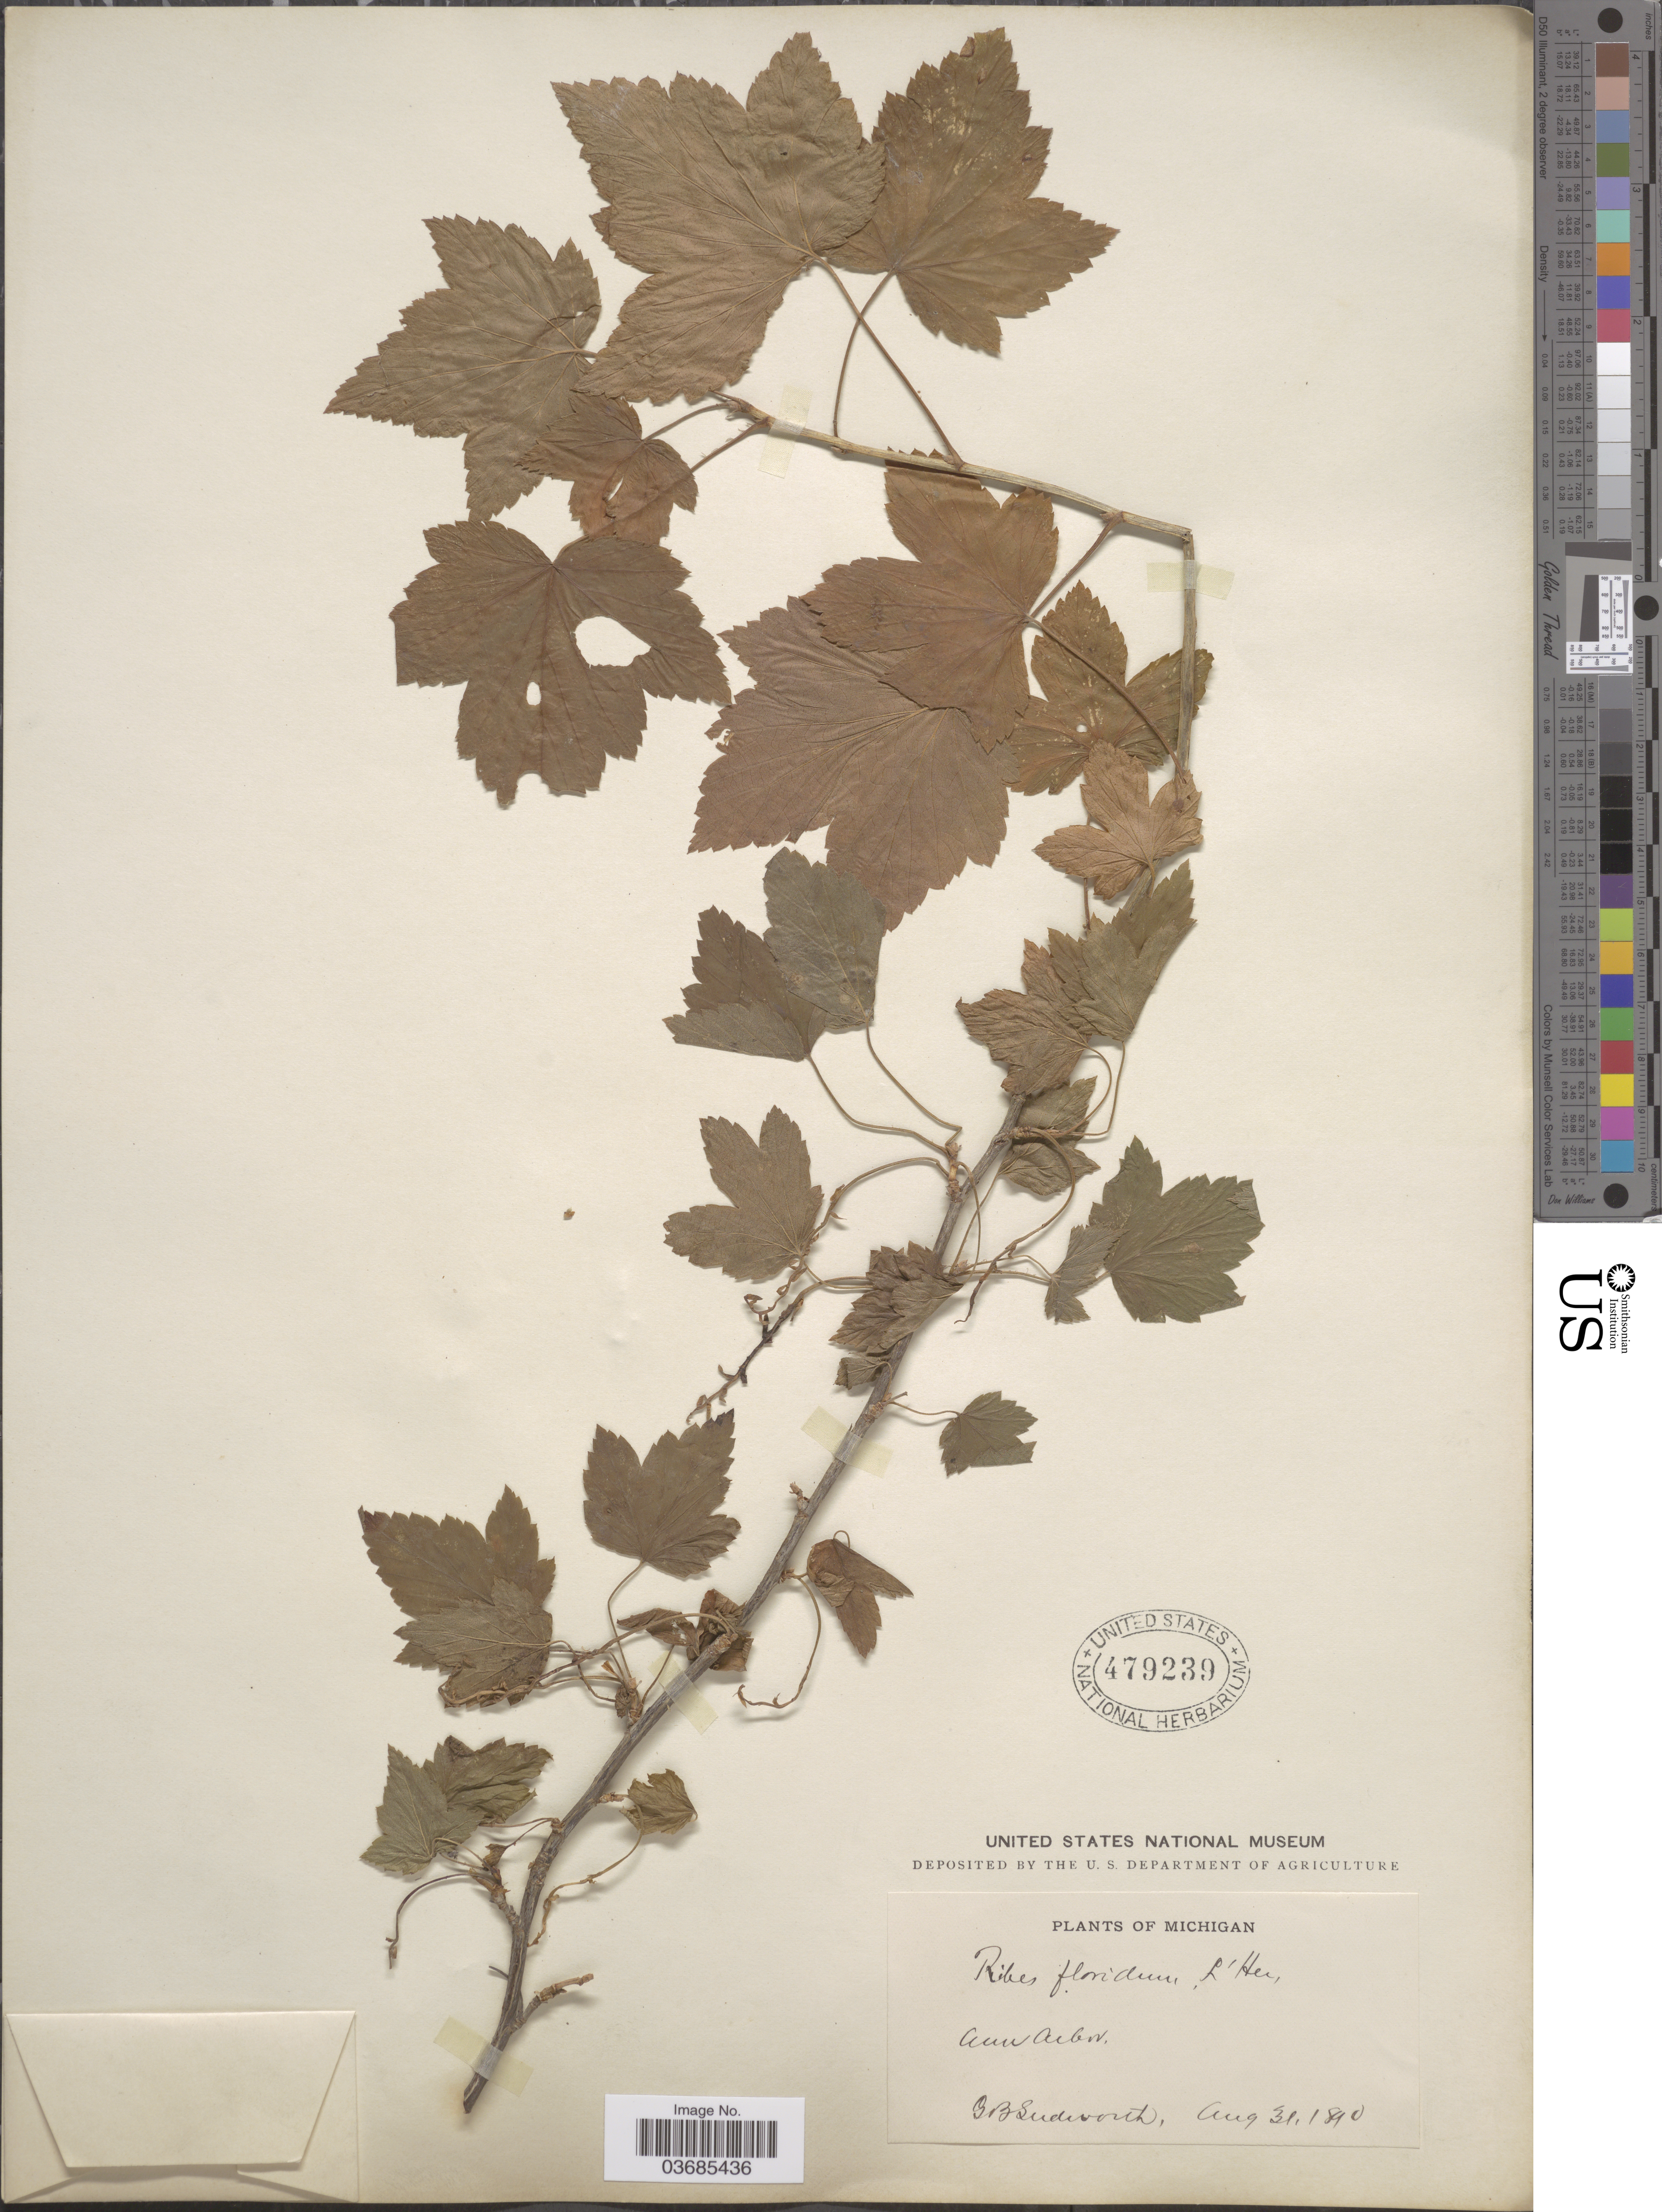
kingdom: Plantae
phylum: Tracheophyta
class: Magnoliopsida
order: Saxifragales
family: Grossulariaceae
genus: Ribes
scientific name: Ribes americanum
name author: Mill.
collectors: G. B. Sudworth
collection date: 1890-08-31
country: United States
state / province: Michigan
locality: Ann Arbor.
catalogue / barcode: US 479239